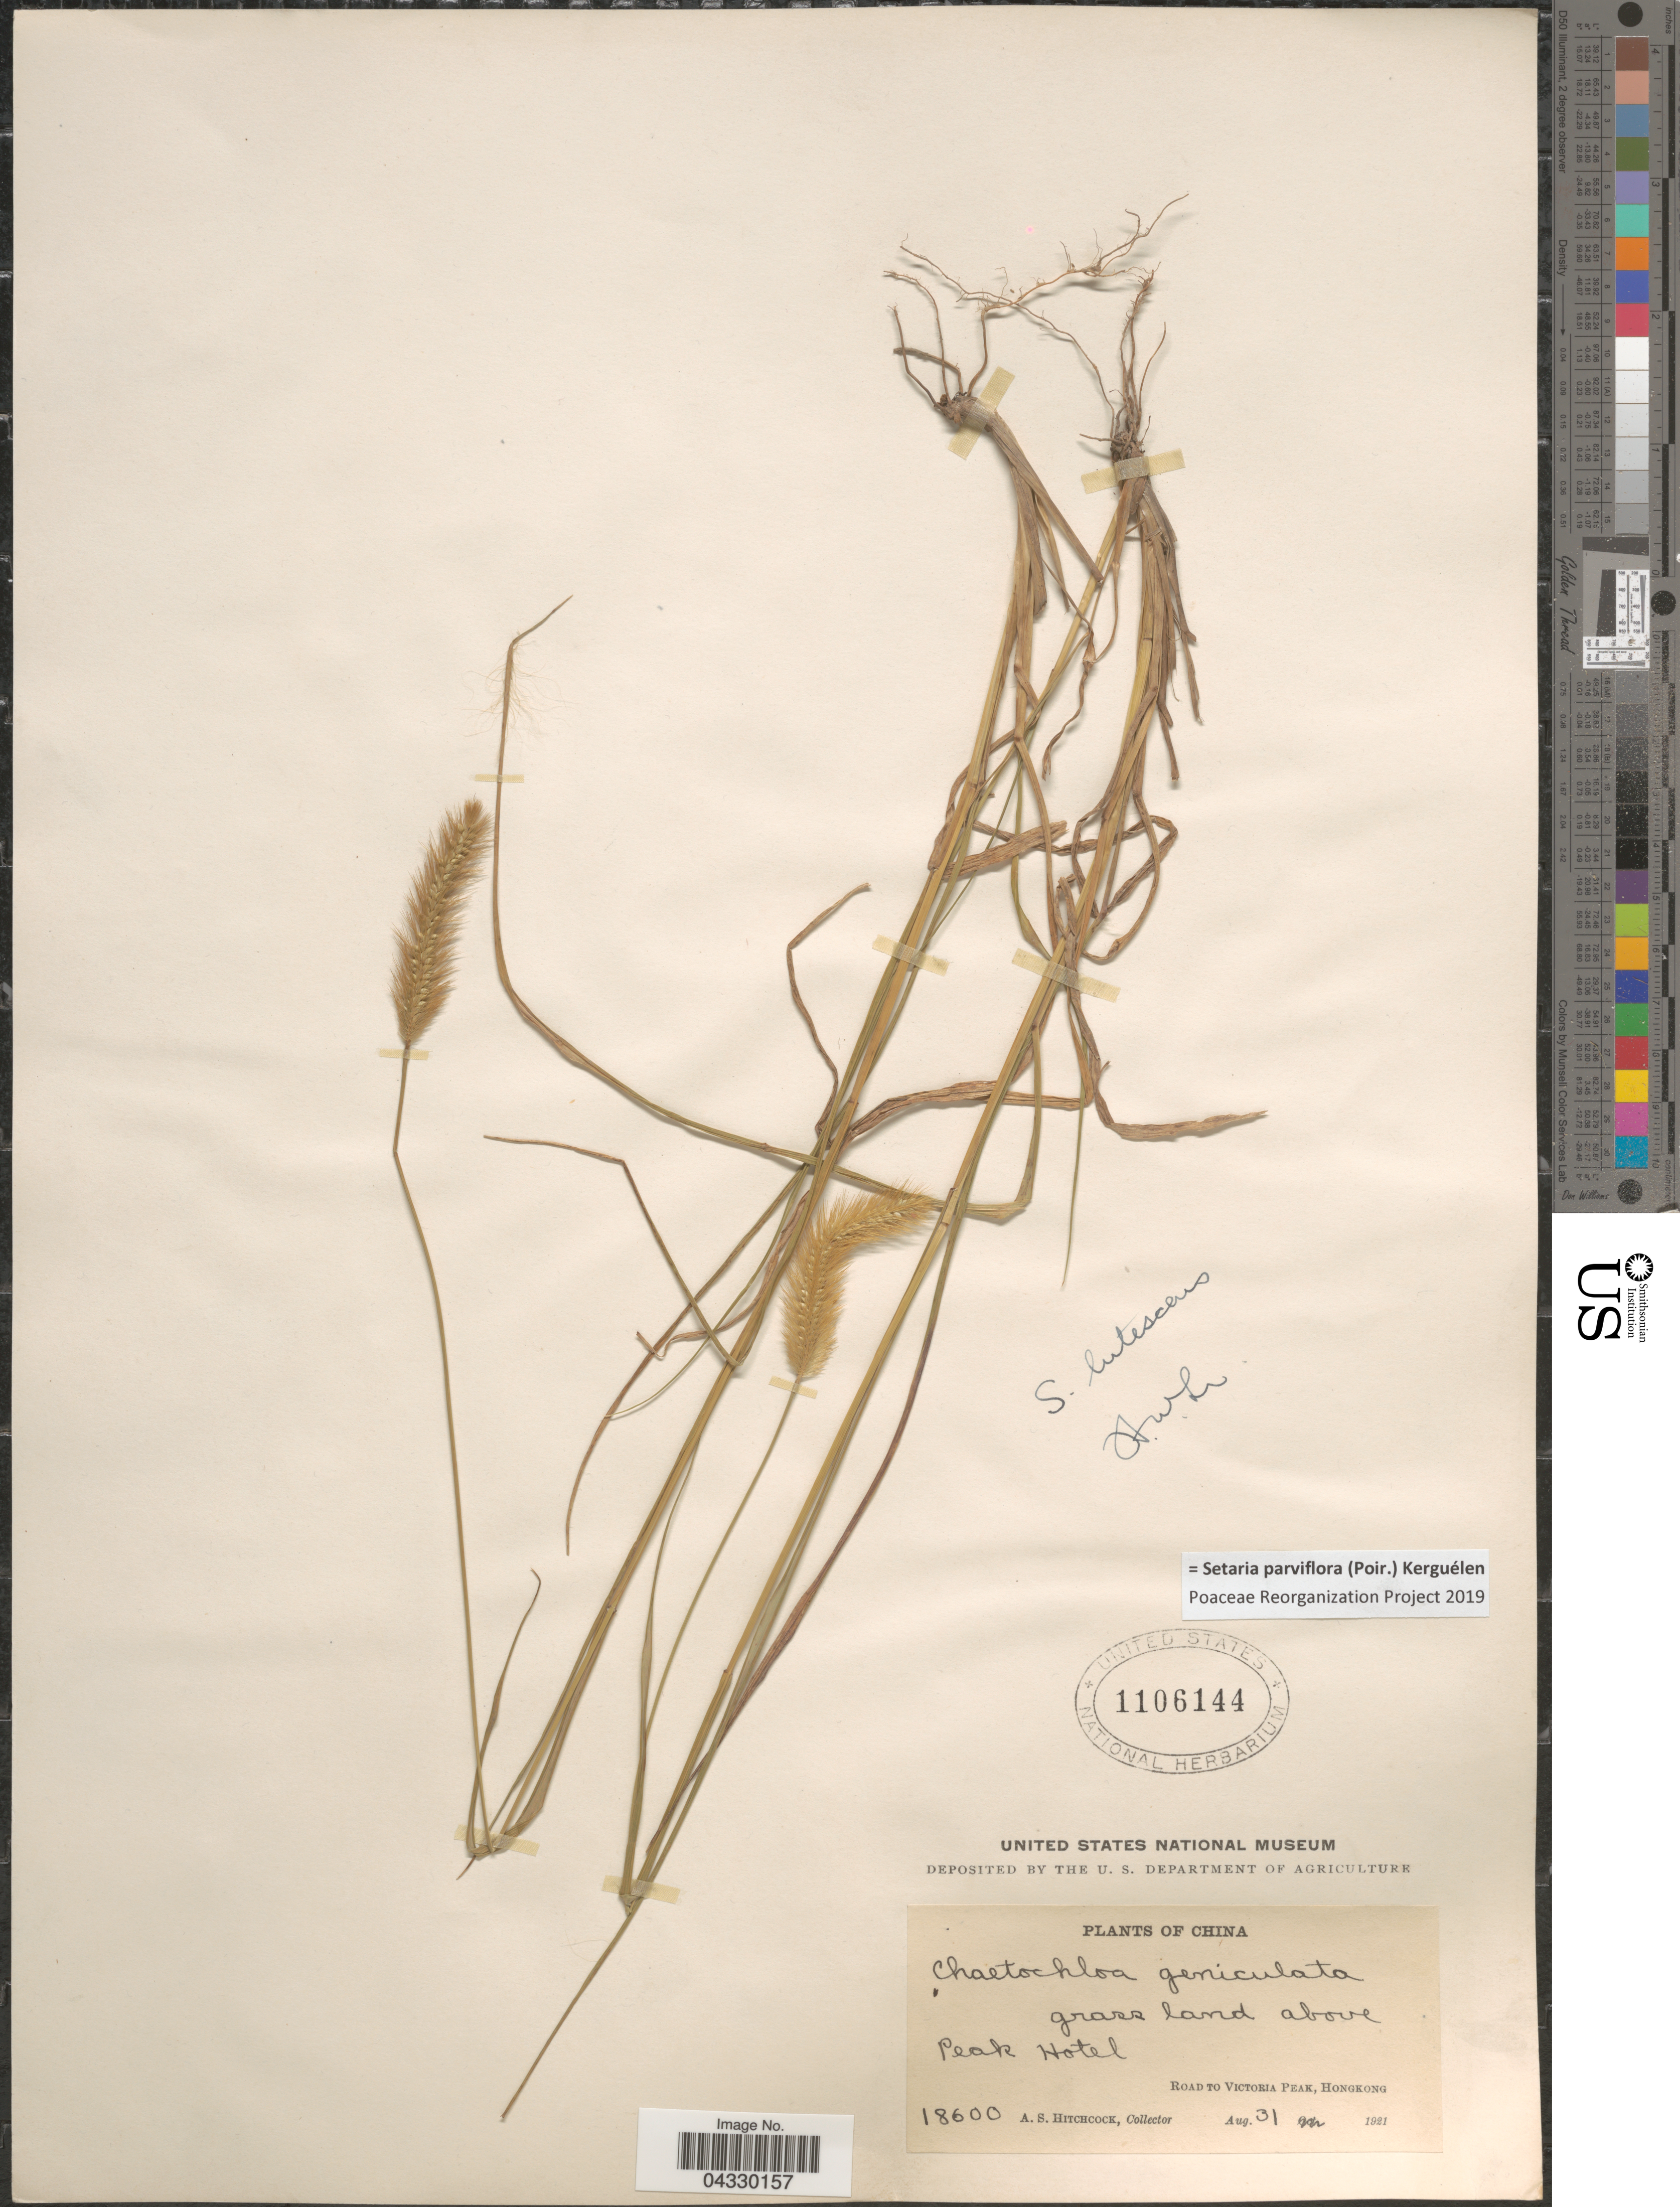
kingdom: Plantae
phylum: Tracheophyta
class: Liliopsida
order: Poales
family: Poaceae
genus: Setaria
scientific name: Setaria parviflora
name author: (Poir.) Kerguélen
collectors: A. S. Hitchcock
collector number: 18600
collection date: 1921-08-31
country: China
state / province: Hong Kong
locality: Grass land above Peak Hotel. Road to Victoria Peak, HongKong.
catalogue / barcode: US 1106144